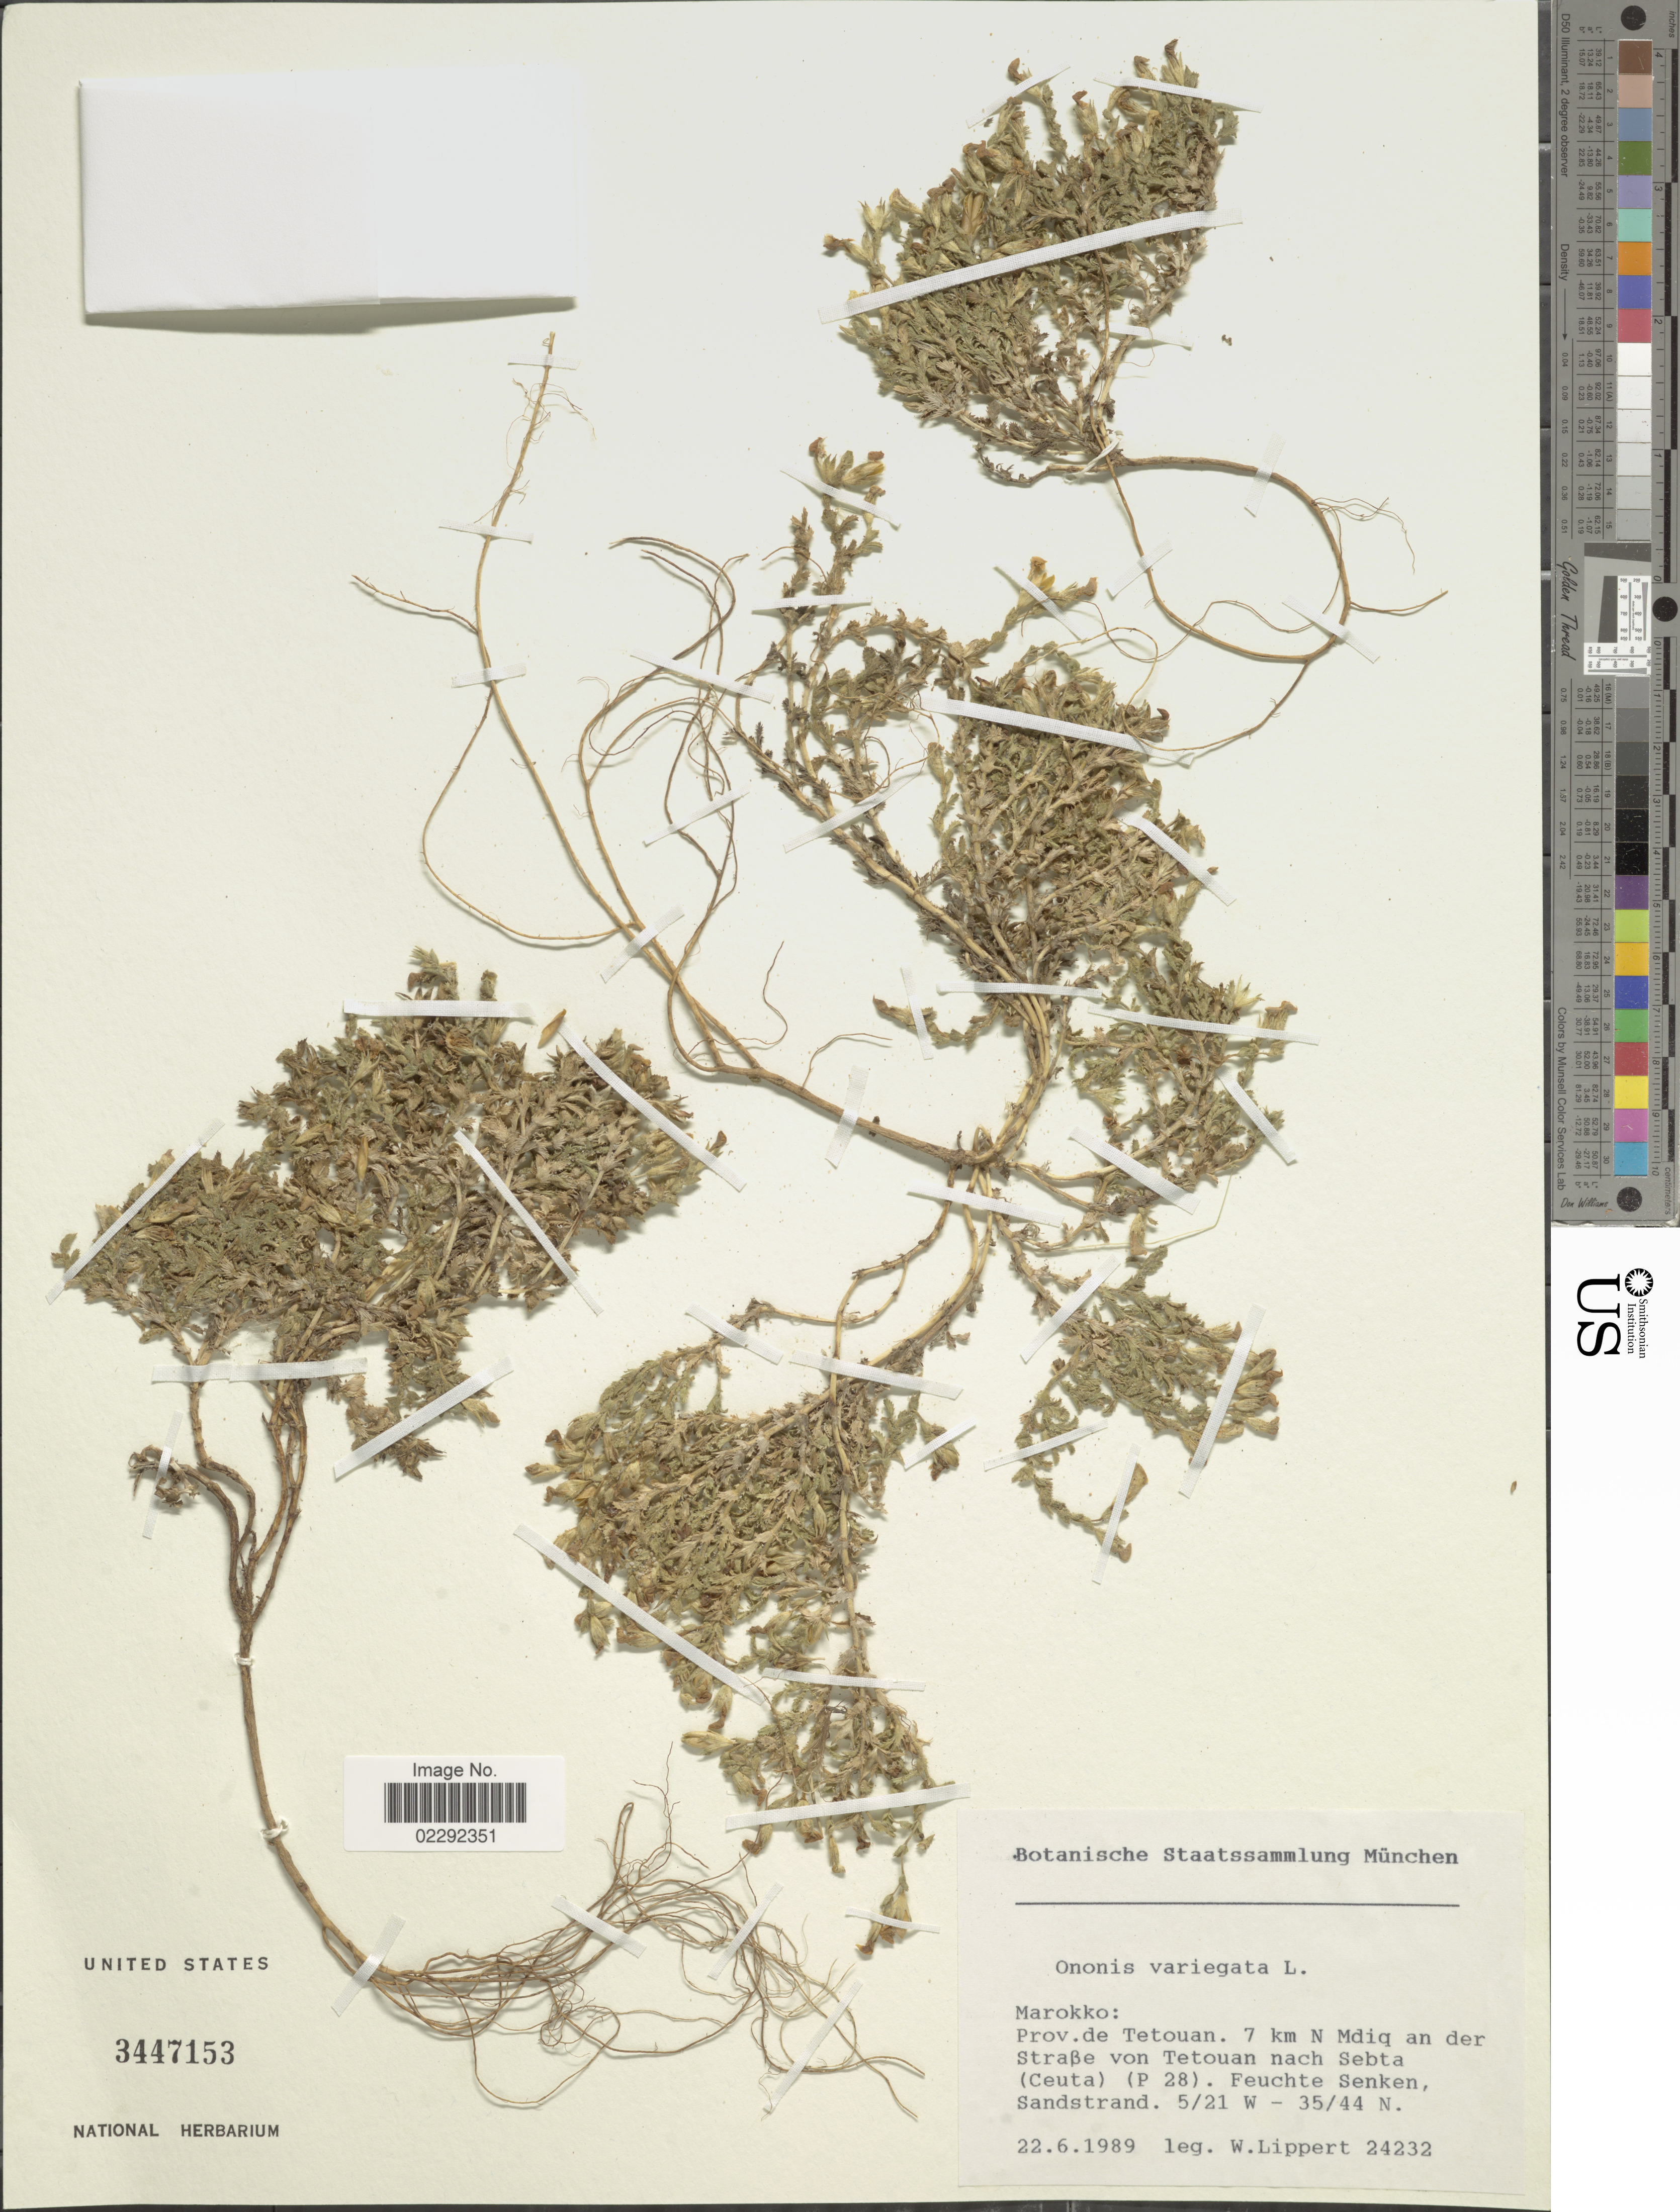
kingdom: Plantae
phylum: Tracheophyta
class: Magnoliopsida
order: Fabales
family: Fabaceae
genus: Ononis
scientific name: Ononis variegata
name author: L.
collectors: W. Lippert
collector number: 24232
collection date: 1989-06-22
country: Morocco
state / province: Tanger-Tétouan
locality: Prov. de Tetouan. 7 km N Mdiq an der Straße von Tetouan nach Sebta (Ceuta) (P 28). Feuchte Senken, Sandstrand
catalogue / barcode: US 3447153